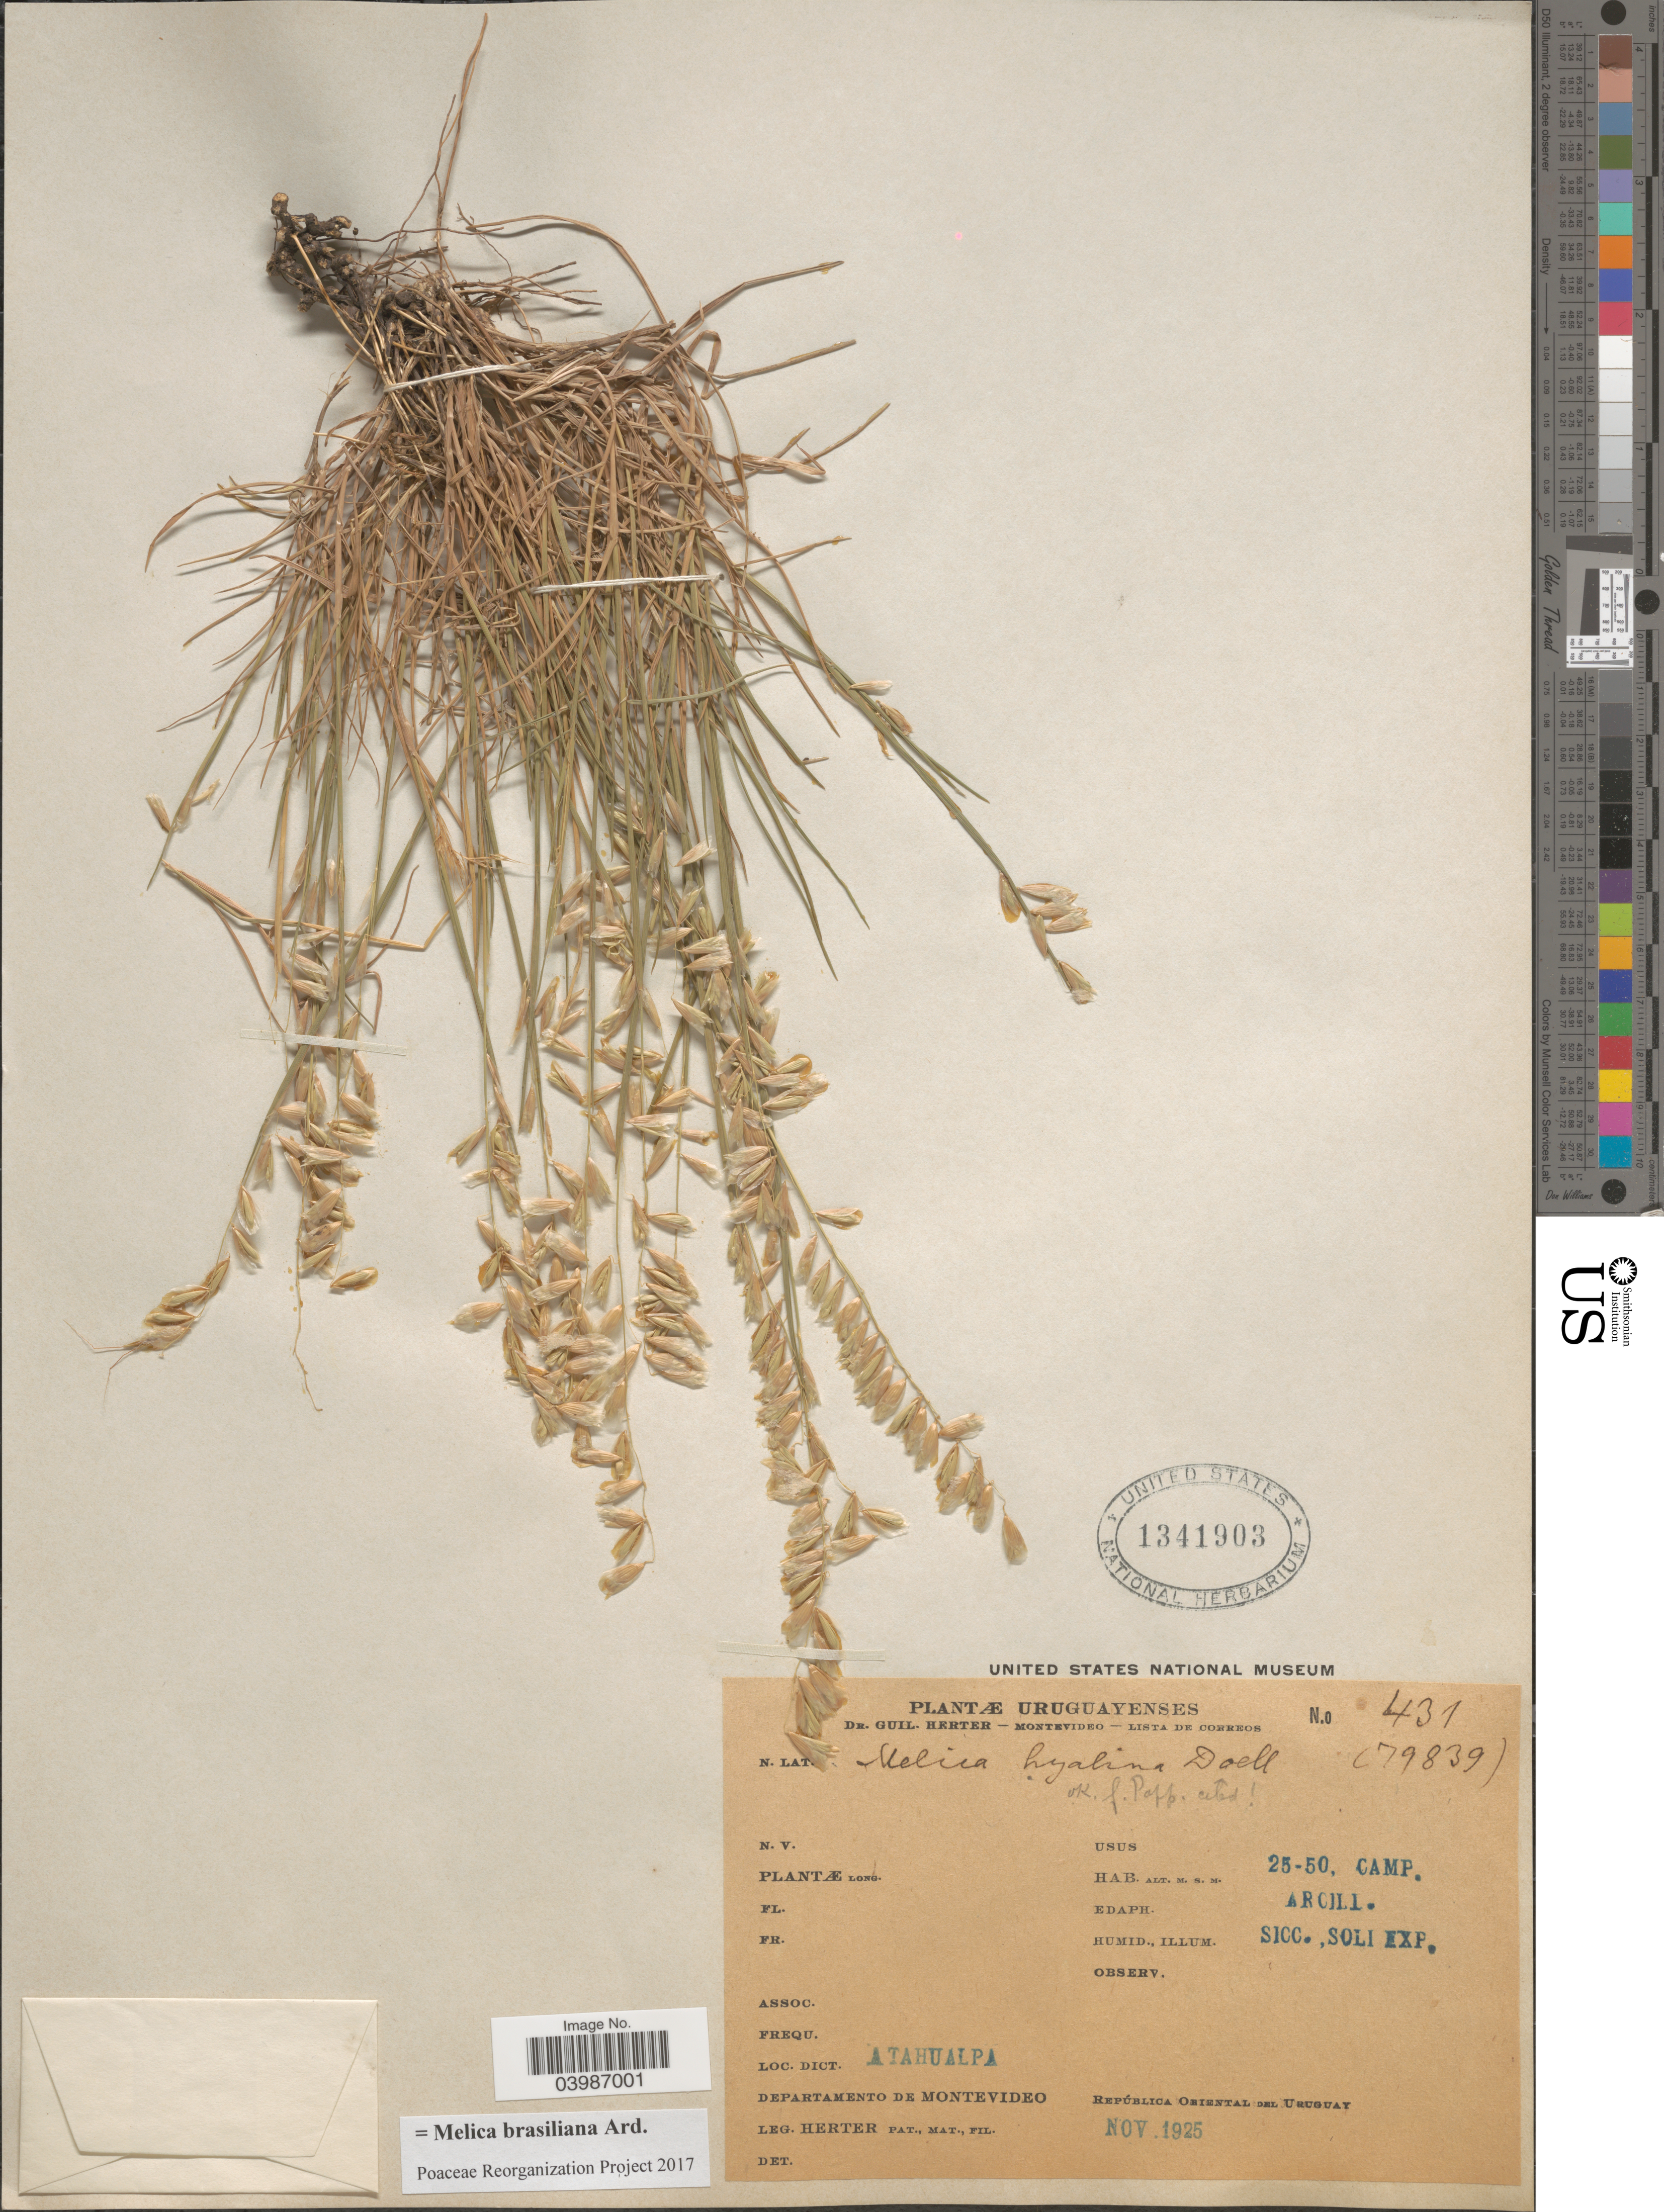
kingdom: Plantae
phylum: Tracheophyta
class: Liliopsida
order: Poales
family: Poaceae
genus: Melica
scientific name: Melica brasiliana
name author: Ard.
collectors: G. Herter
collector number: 431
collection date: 1925-11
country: Uruguay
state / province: Montevideo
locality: Dict. Atahualpa. Departamento de Montevideo. República Oriental del Uruguay.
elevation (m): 25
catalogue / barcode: US 1341903